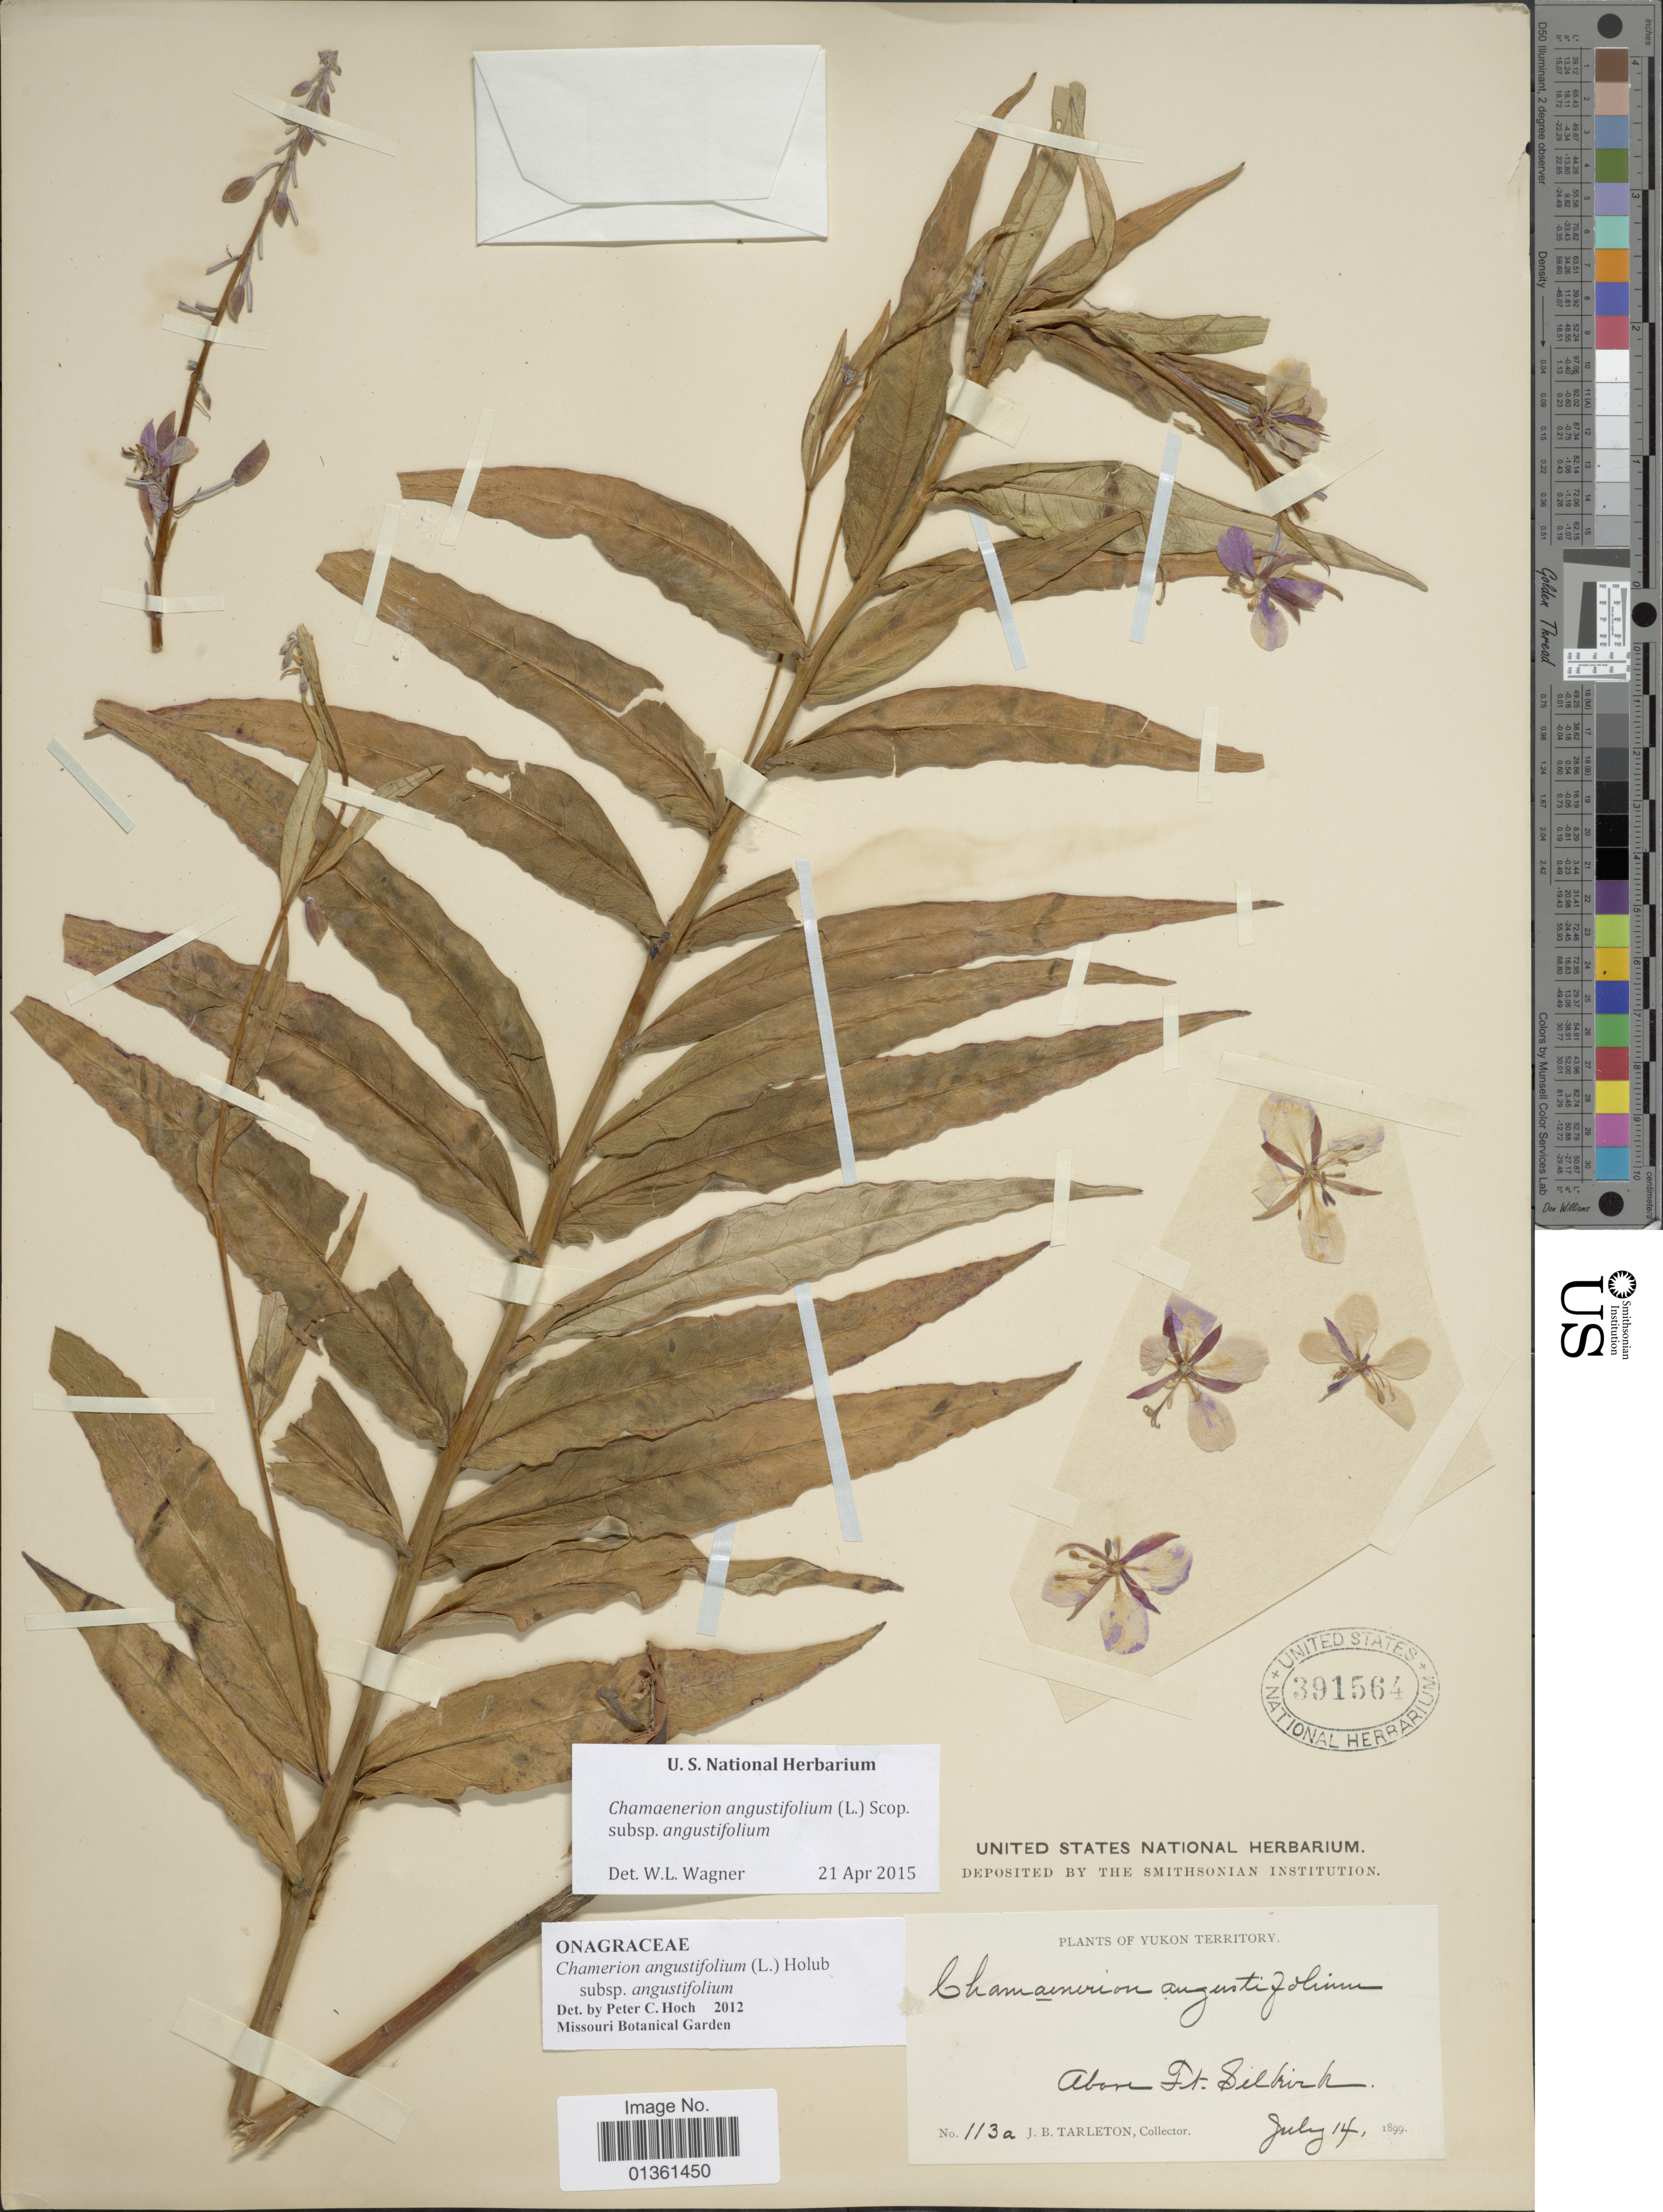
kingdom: Plantae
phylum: Tracheophyta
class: Magnoliopsida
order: Myrtales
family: Onagraceae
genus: Chamaenerion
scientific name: Chamaenerion angustifolium subsp. angustifolium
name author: (L.) Scop.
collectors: J. Tarleton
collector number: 113a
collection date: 1899-07-14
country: Canada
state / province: Yukon Territory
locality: Above Ft. Selkirk.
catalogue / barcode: US 391564